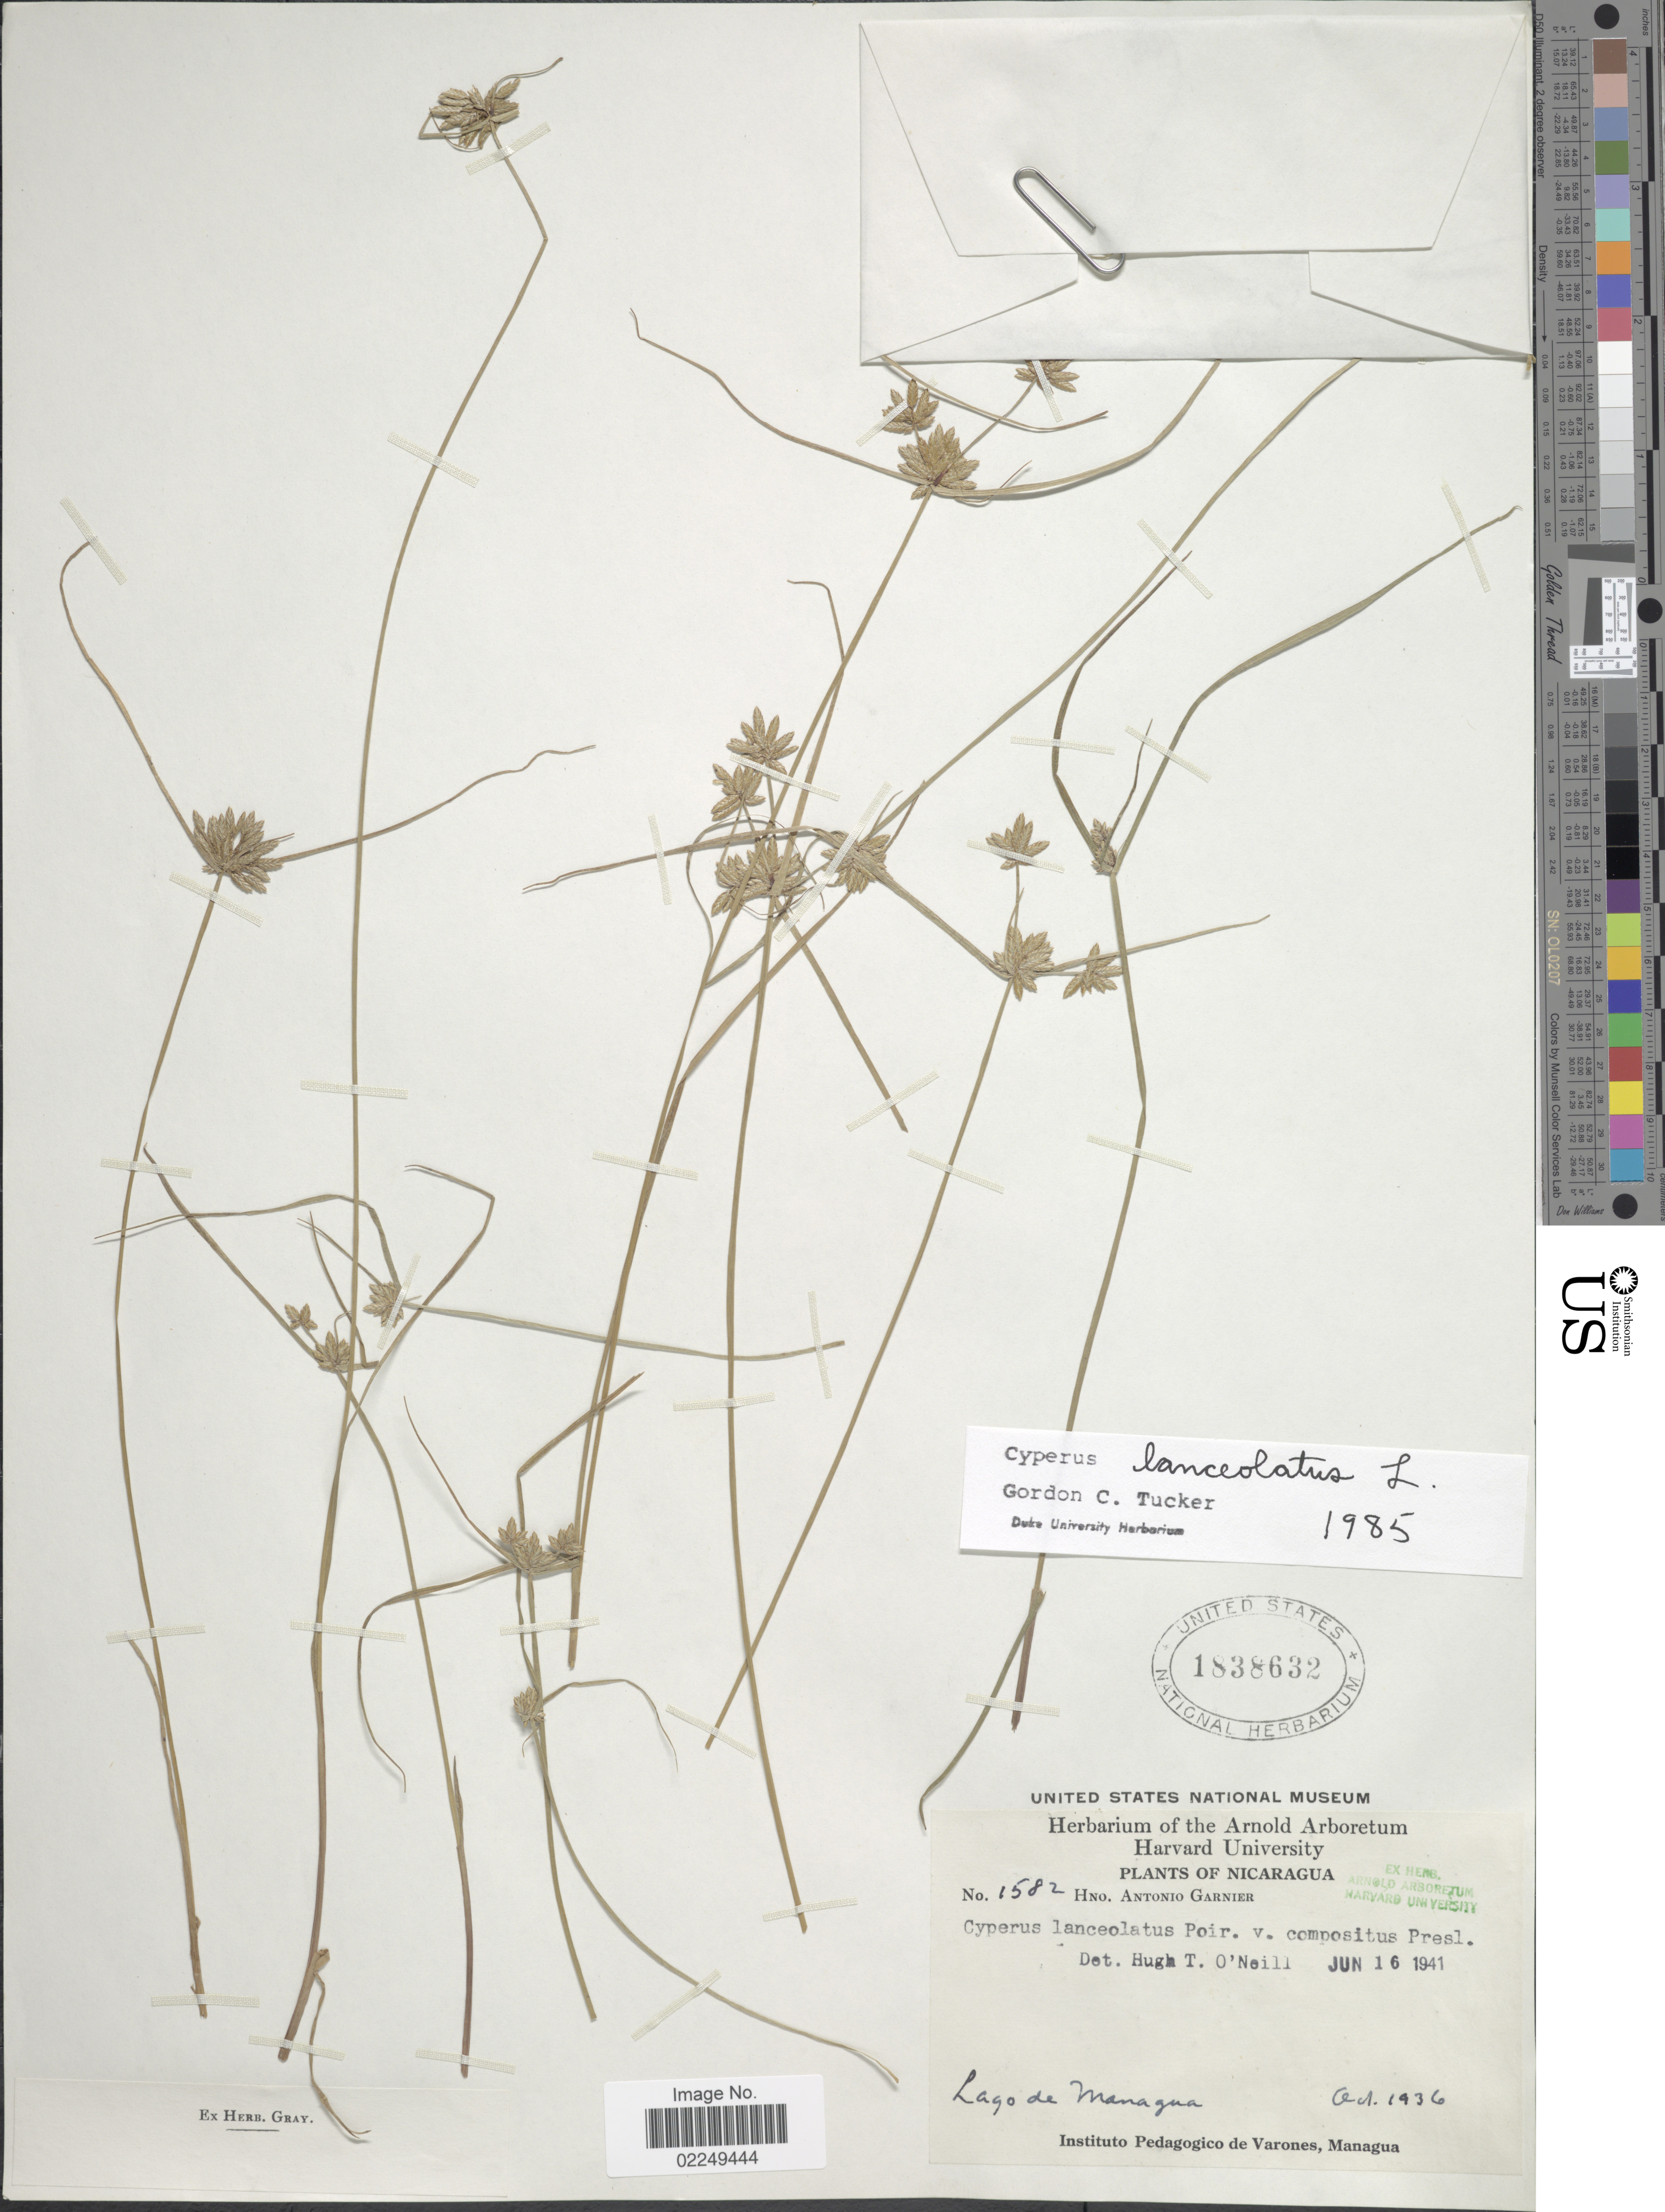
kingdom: Plantae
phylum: Tracheophyta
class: Liliopsida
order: Poales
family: Cyperaceae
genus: Cyperus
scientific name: Cyperus lanceolatus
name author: Poir.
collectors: Bro. A. Garnier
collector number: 1582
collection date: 1936-10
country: Nicaragua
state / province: Managua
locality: Lago de Managua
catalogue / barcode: US 1838632